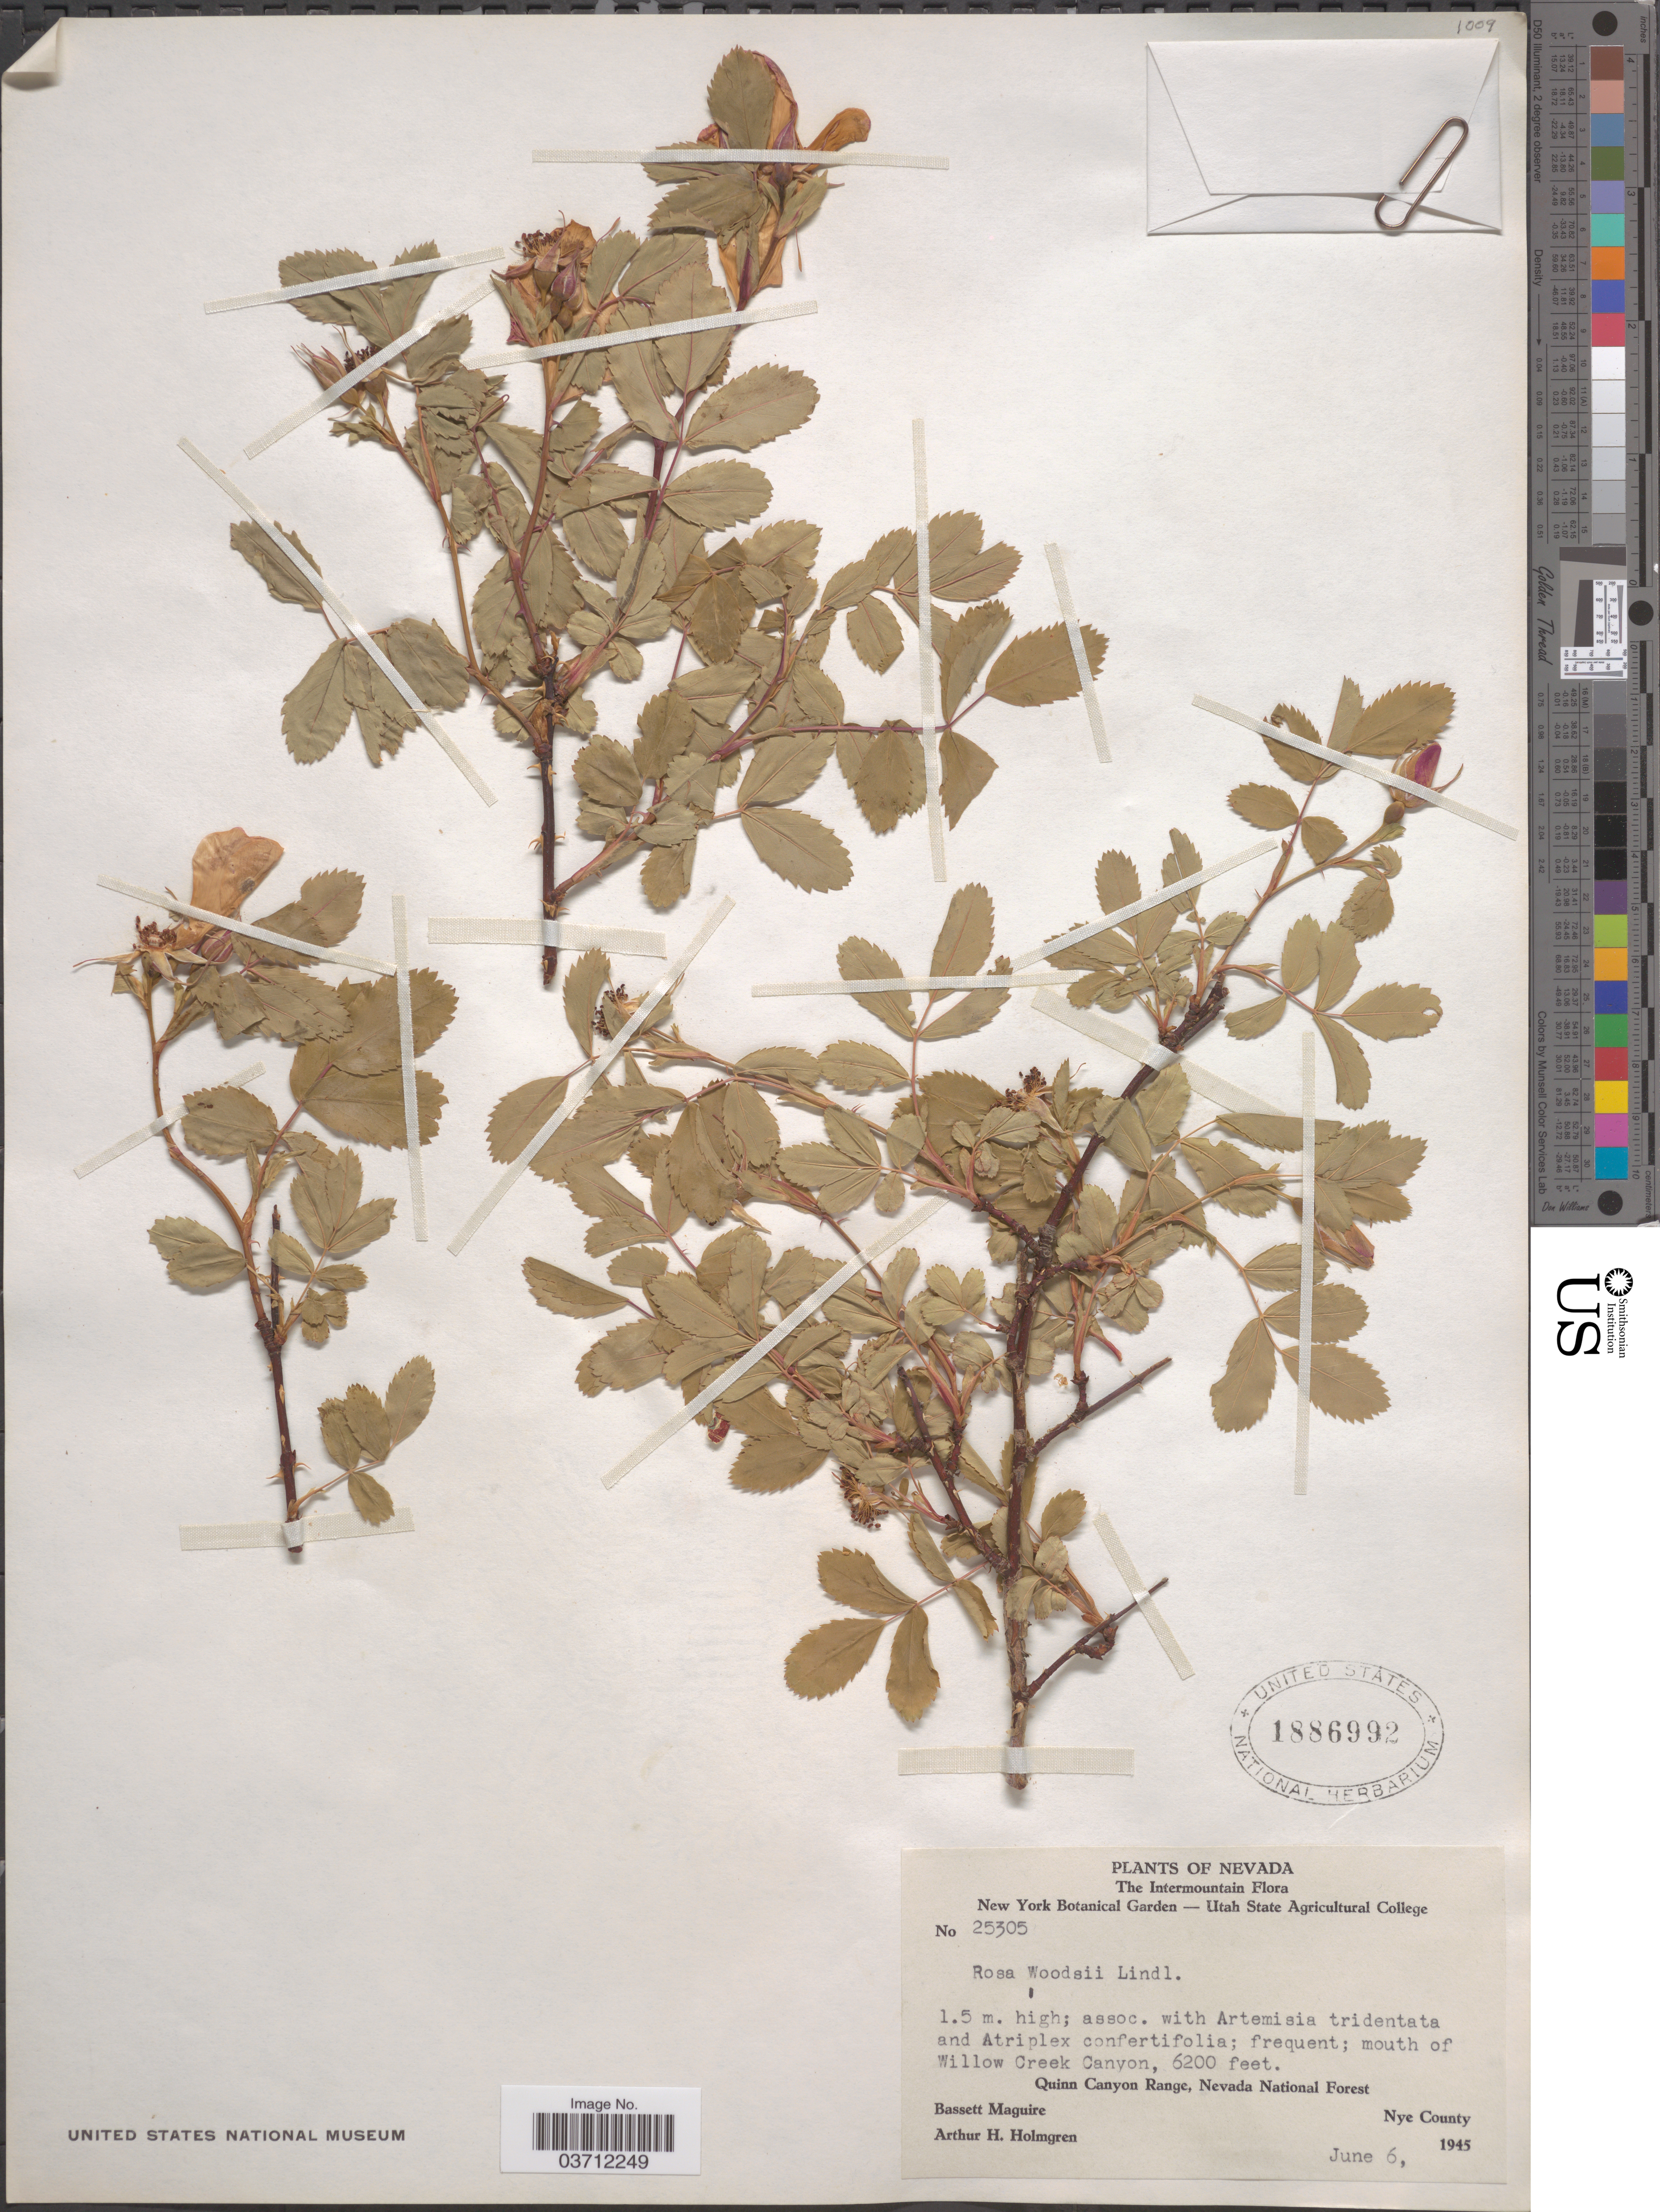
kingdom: Plantae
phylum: Tracheophyta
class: Magnoliopsida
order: Rosales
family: Rosaceae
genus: Rosa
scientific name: Rosa woodsii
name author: Lindl.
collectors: B. Maguire & A. H. Holmgren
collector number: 25305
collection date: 1945-06-06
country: United States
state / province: Nevada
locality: The Intermountain. Mouth of Willow Creek Canyon. Quinn Canyon Range, Nevada National Forest. Nye County.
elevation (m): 1890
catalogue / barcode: US 1886992